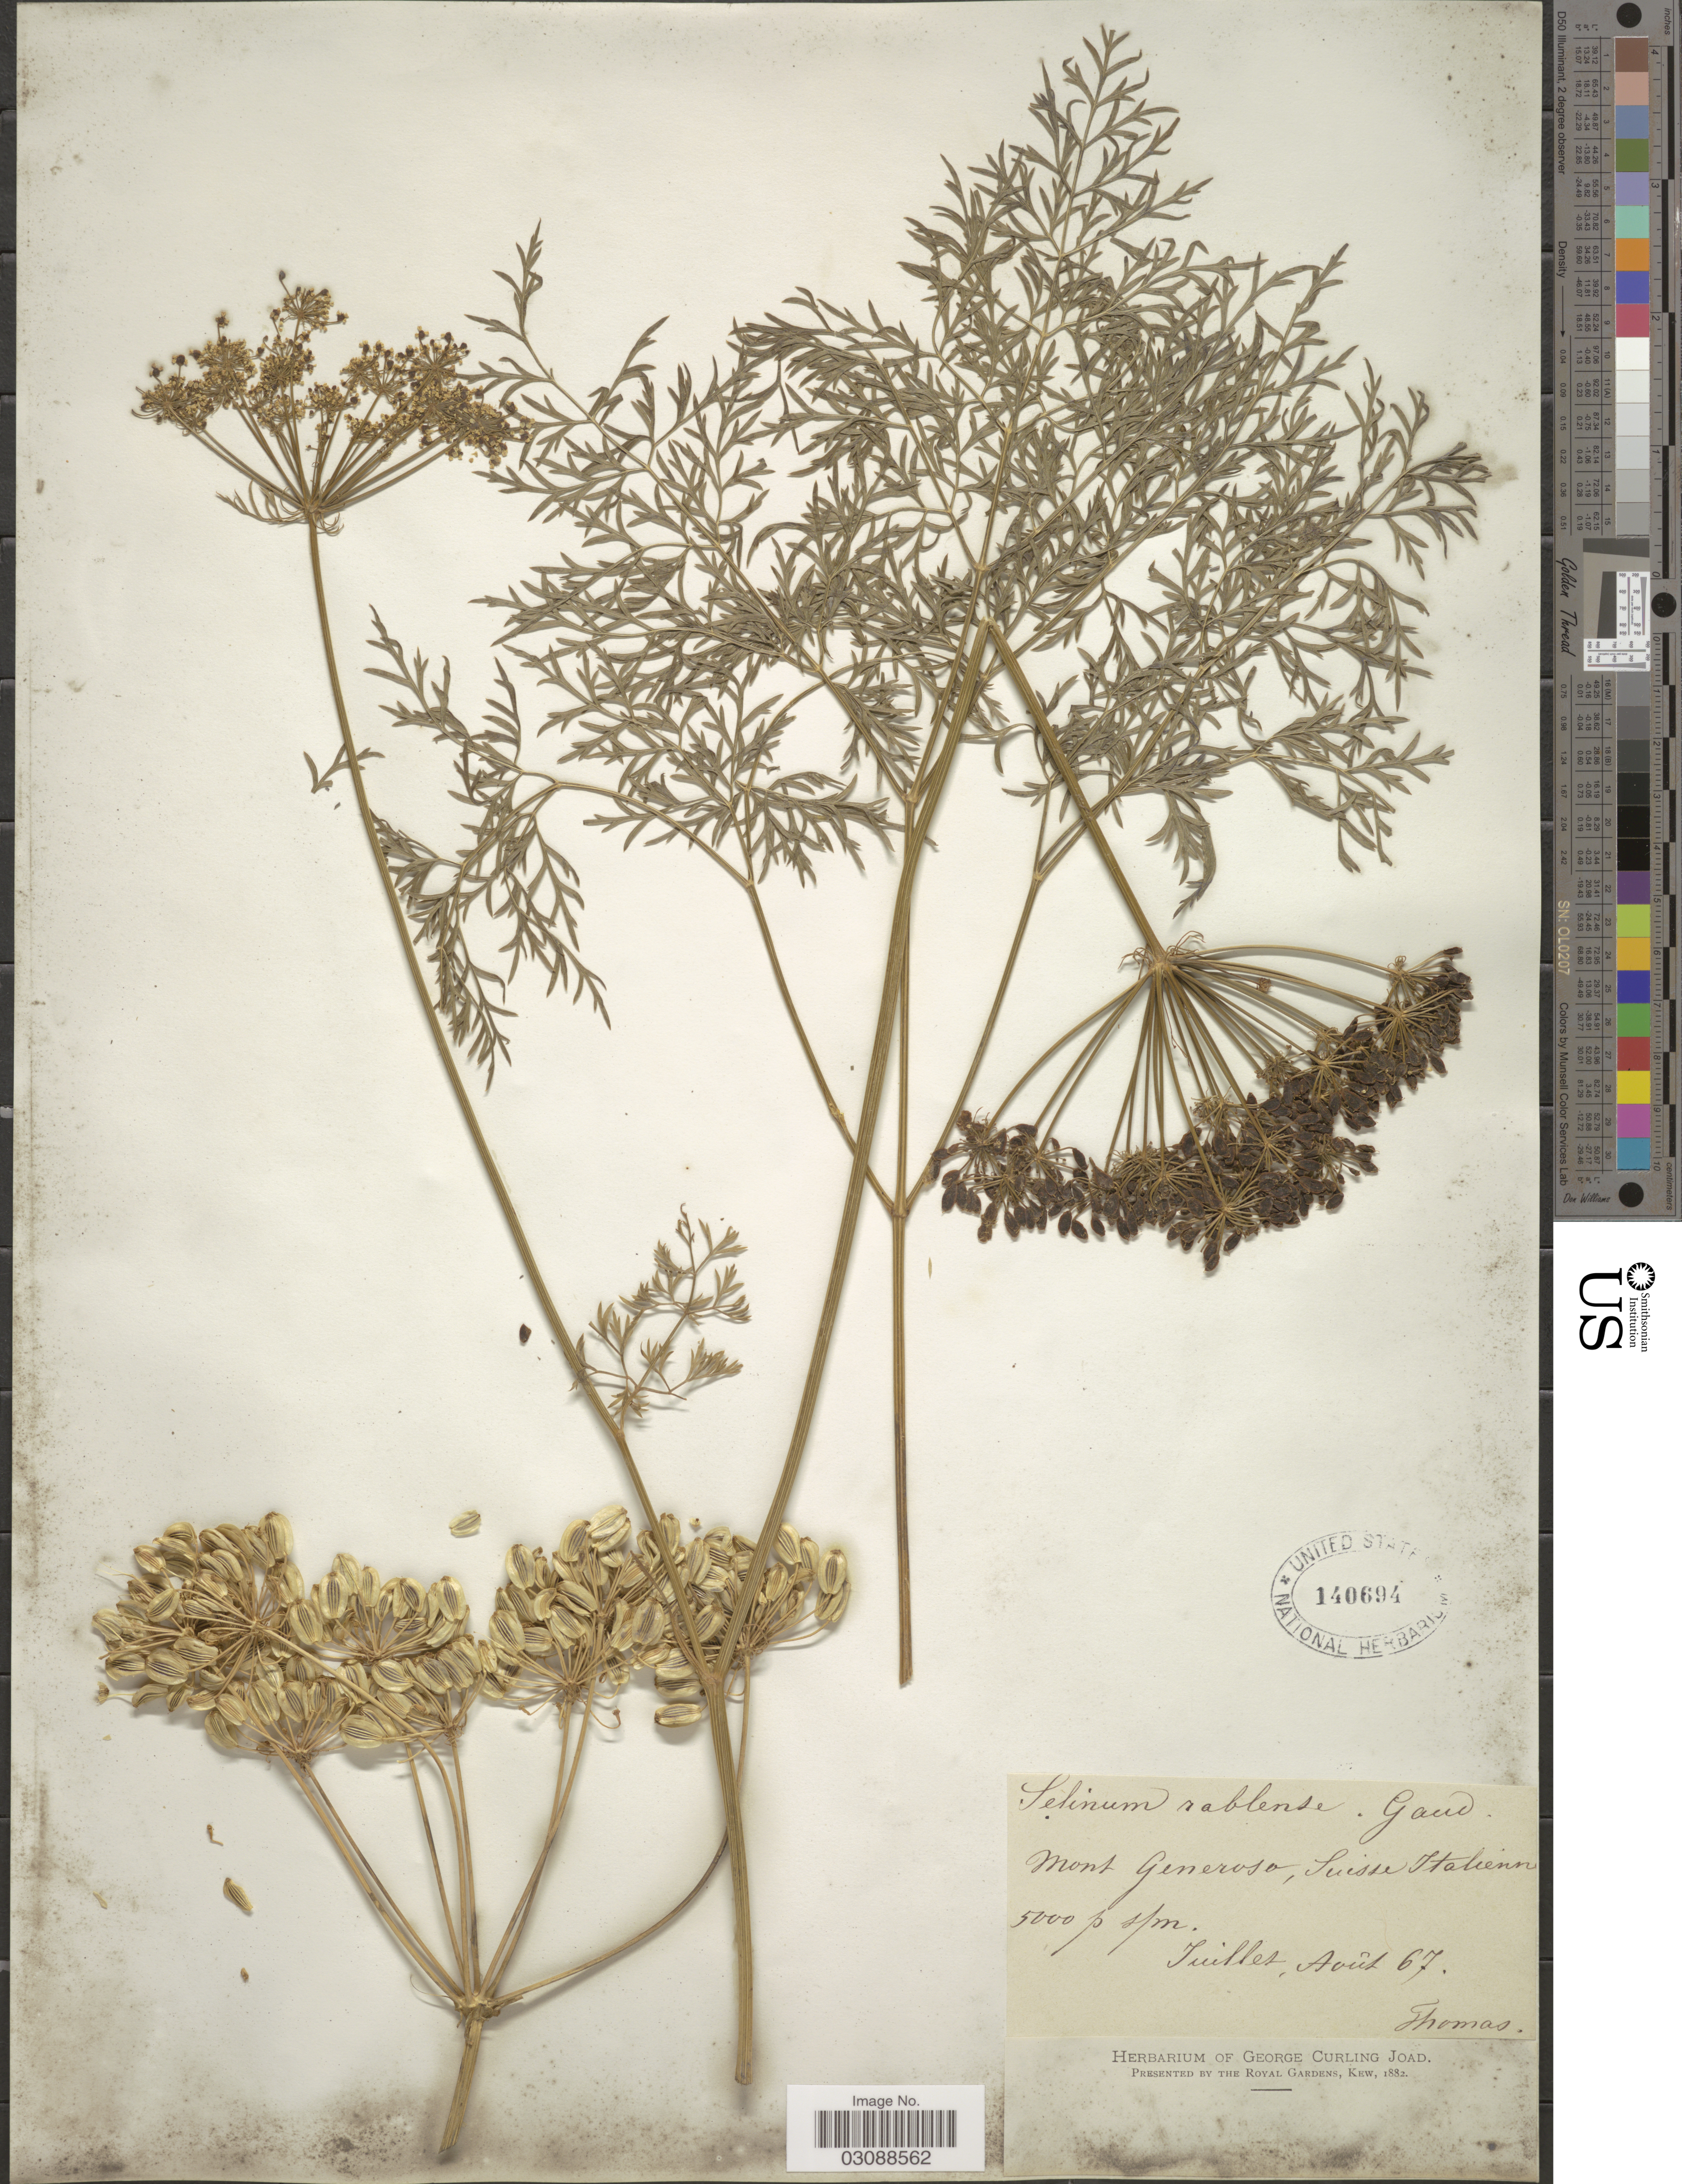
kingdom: Plantae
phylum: Tracheophyta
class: Magnoliopsida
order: Apiales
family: Apiaceae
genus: Selinum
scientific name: Selinum rablense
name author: Spreng.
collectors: -- Thomas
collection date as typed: Transcribed d/m/y: /7/67 to /8/67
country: Switzerland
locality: Mont Generosa, Suisse Italienn.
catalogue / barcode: US 140694